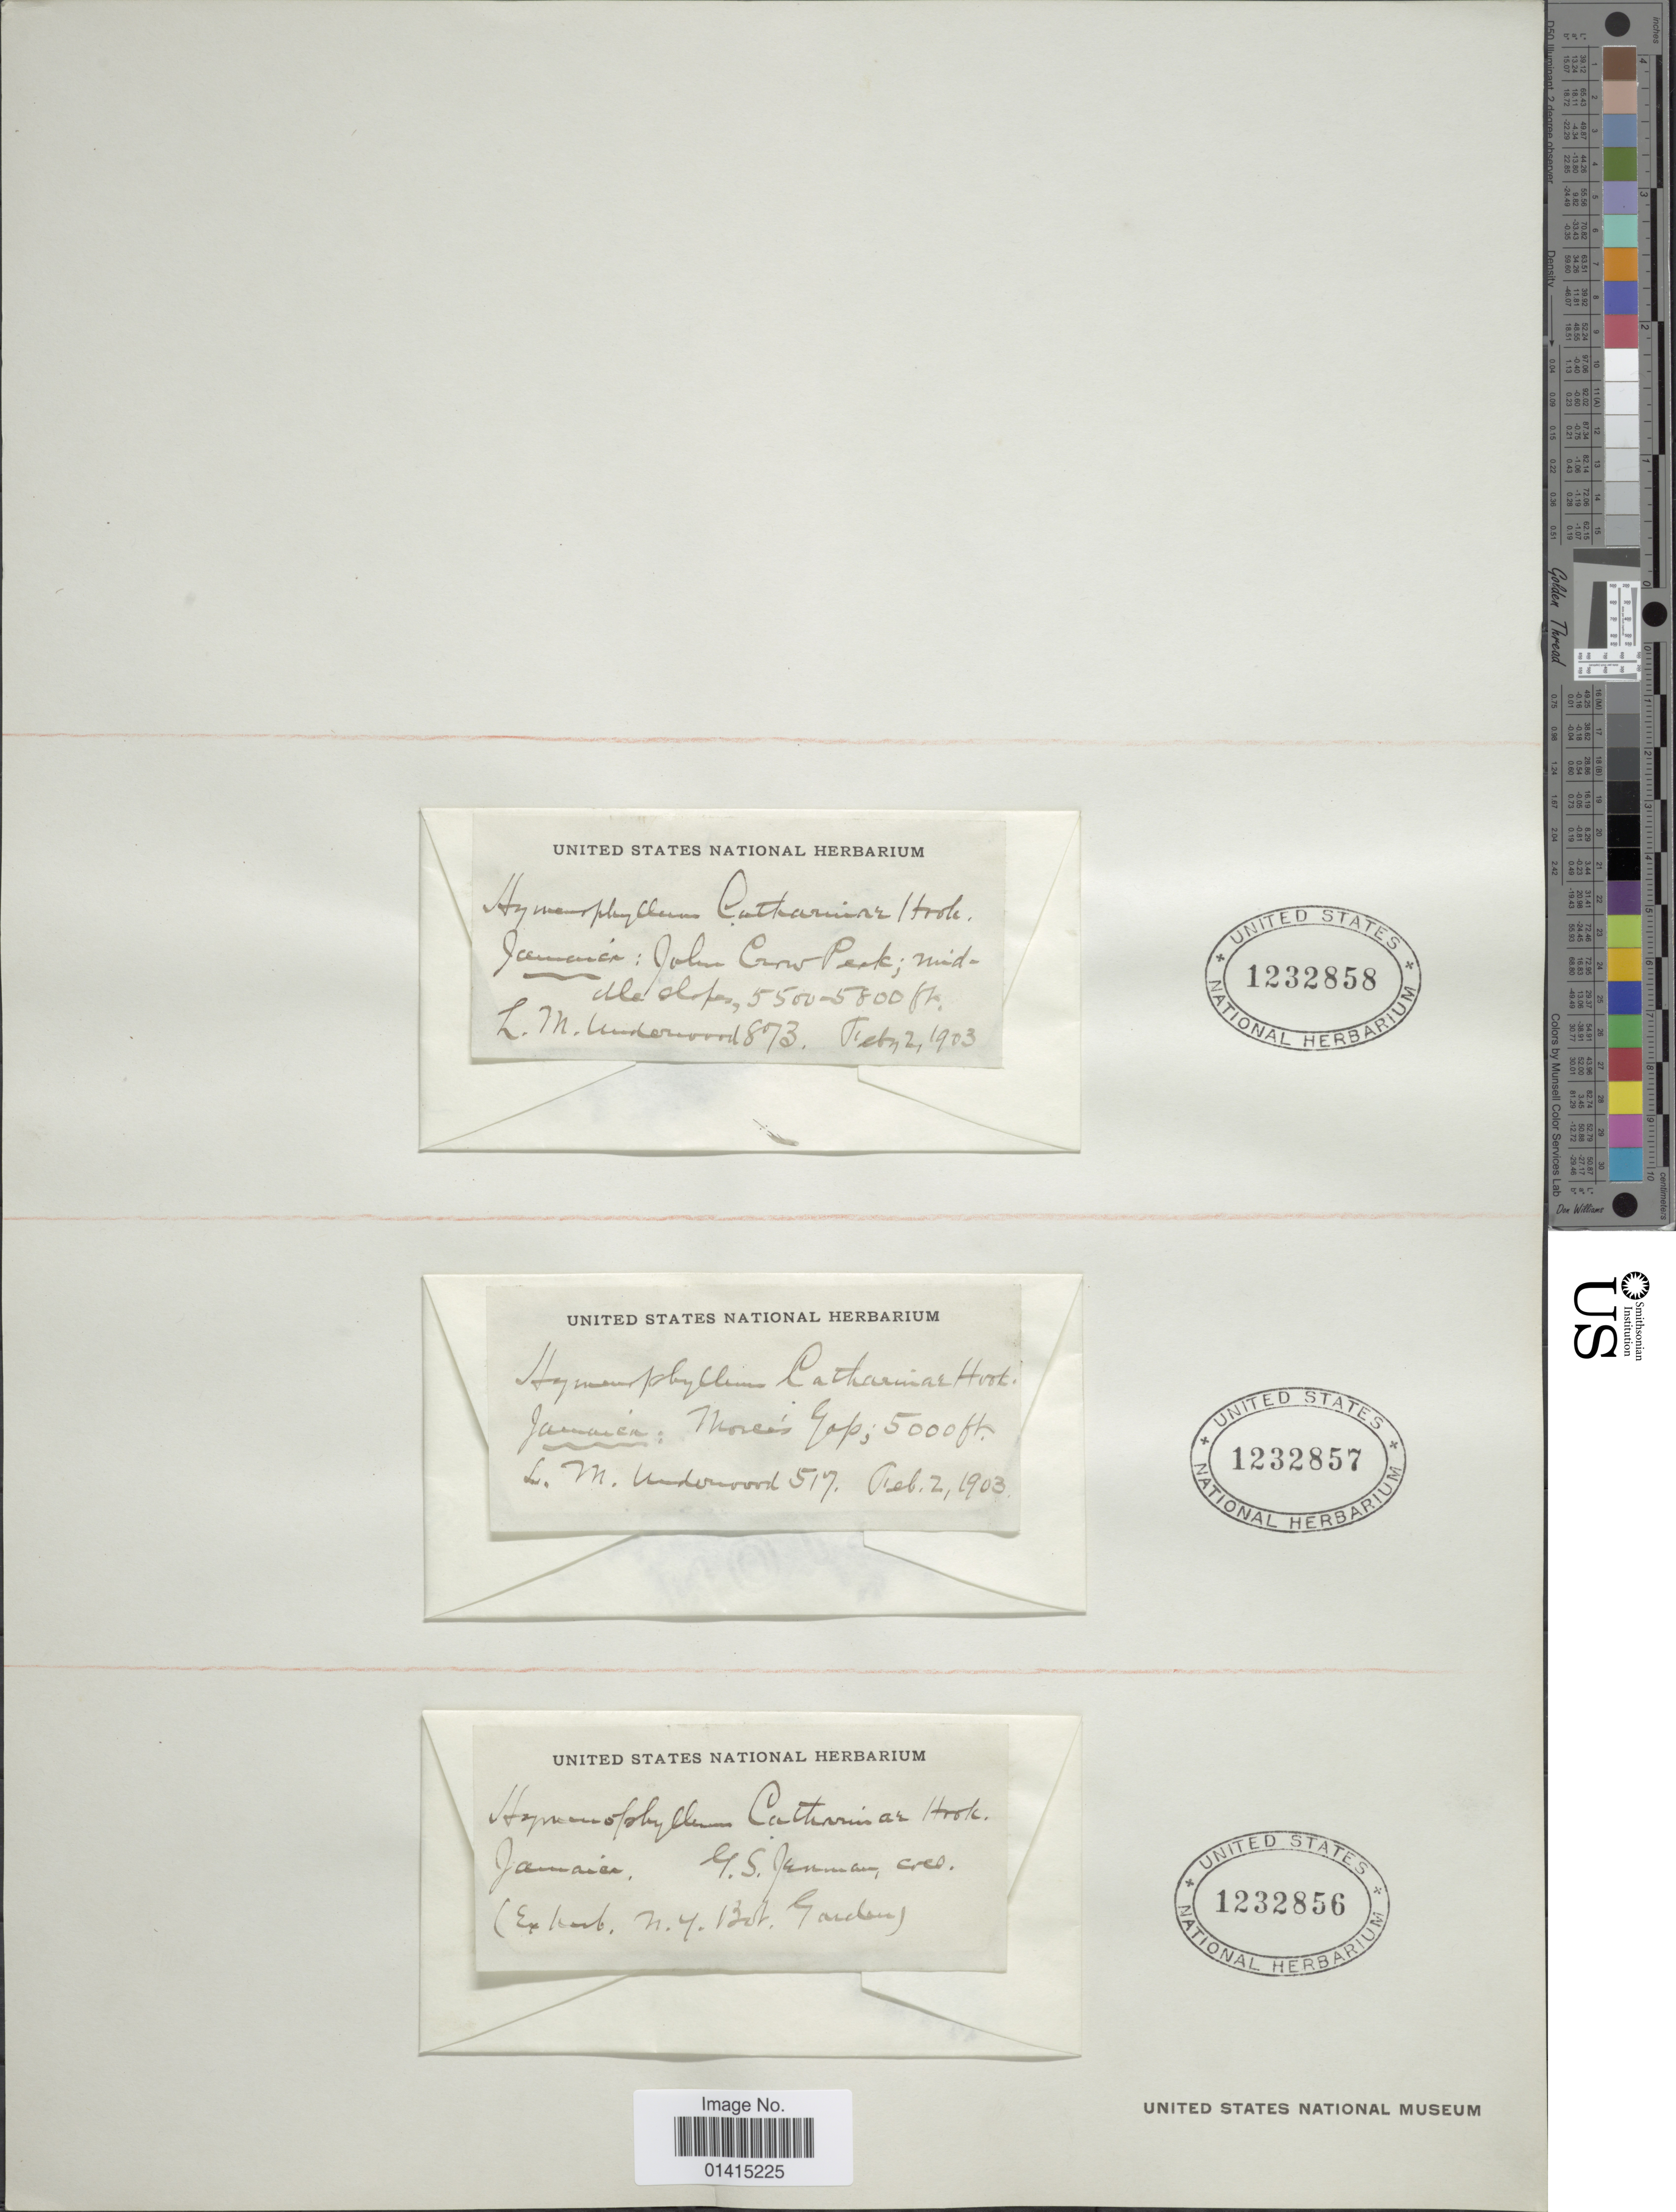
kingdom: Plantae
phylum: Tracheophyta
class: Polypodiopsida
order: Hymenophyllales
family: Hymenophyllaceae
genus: Hymenophyllum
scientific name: Hymenophyllum lineare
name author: (Sw.) Sw.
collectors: L. M. Underwood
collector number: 517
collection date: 1903-02-02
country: Jamaica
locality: Jamaica: Morce's Gap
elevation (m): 1524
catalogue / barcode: US 1232857-2